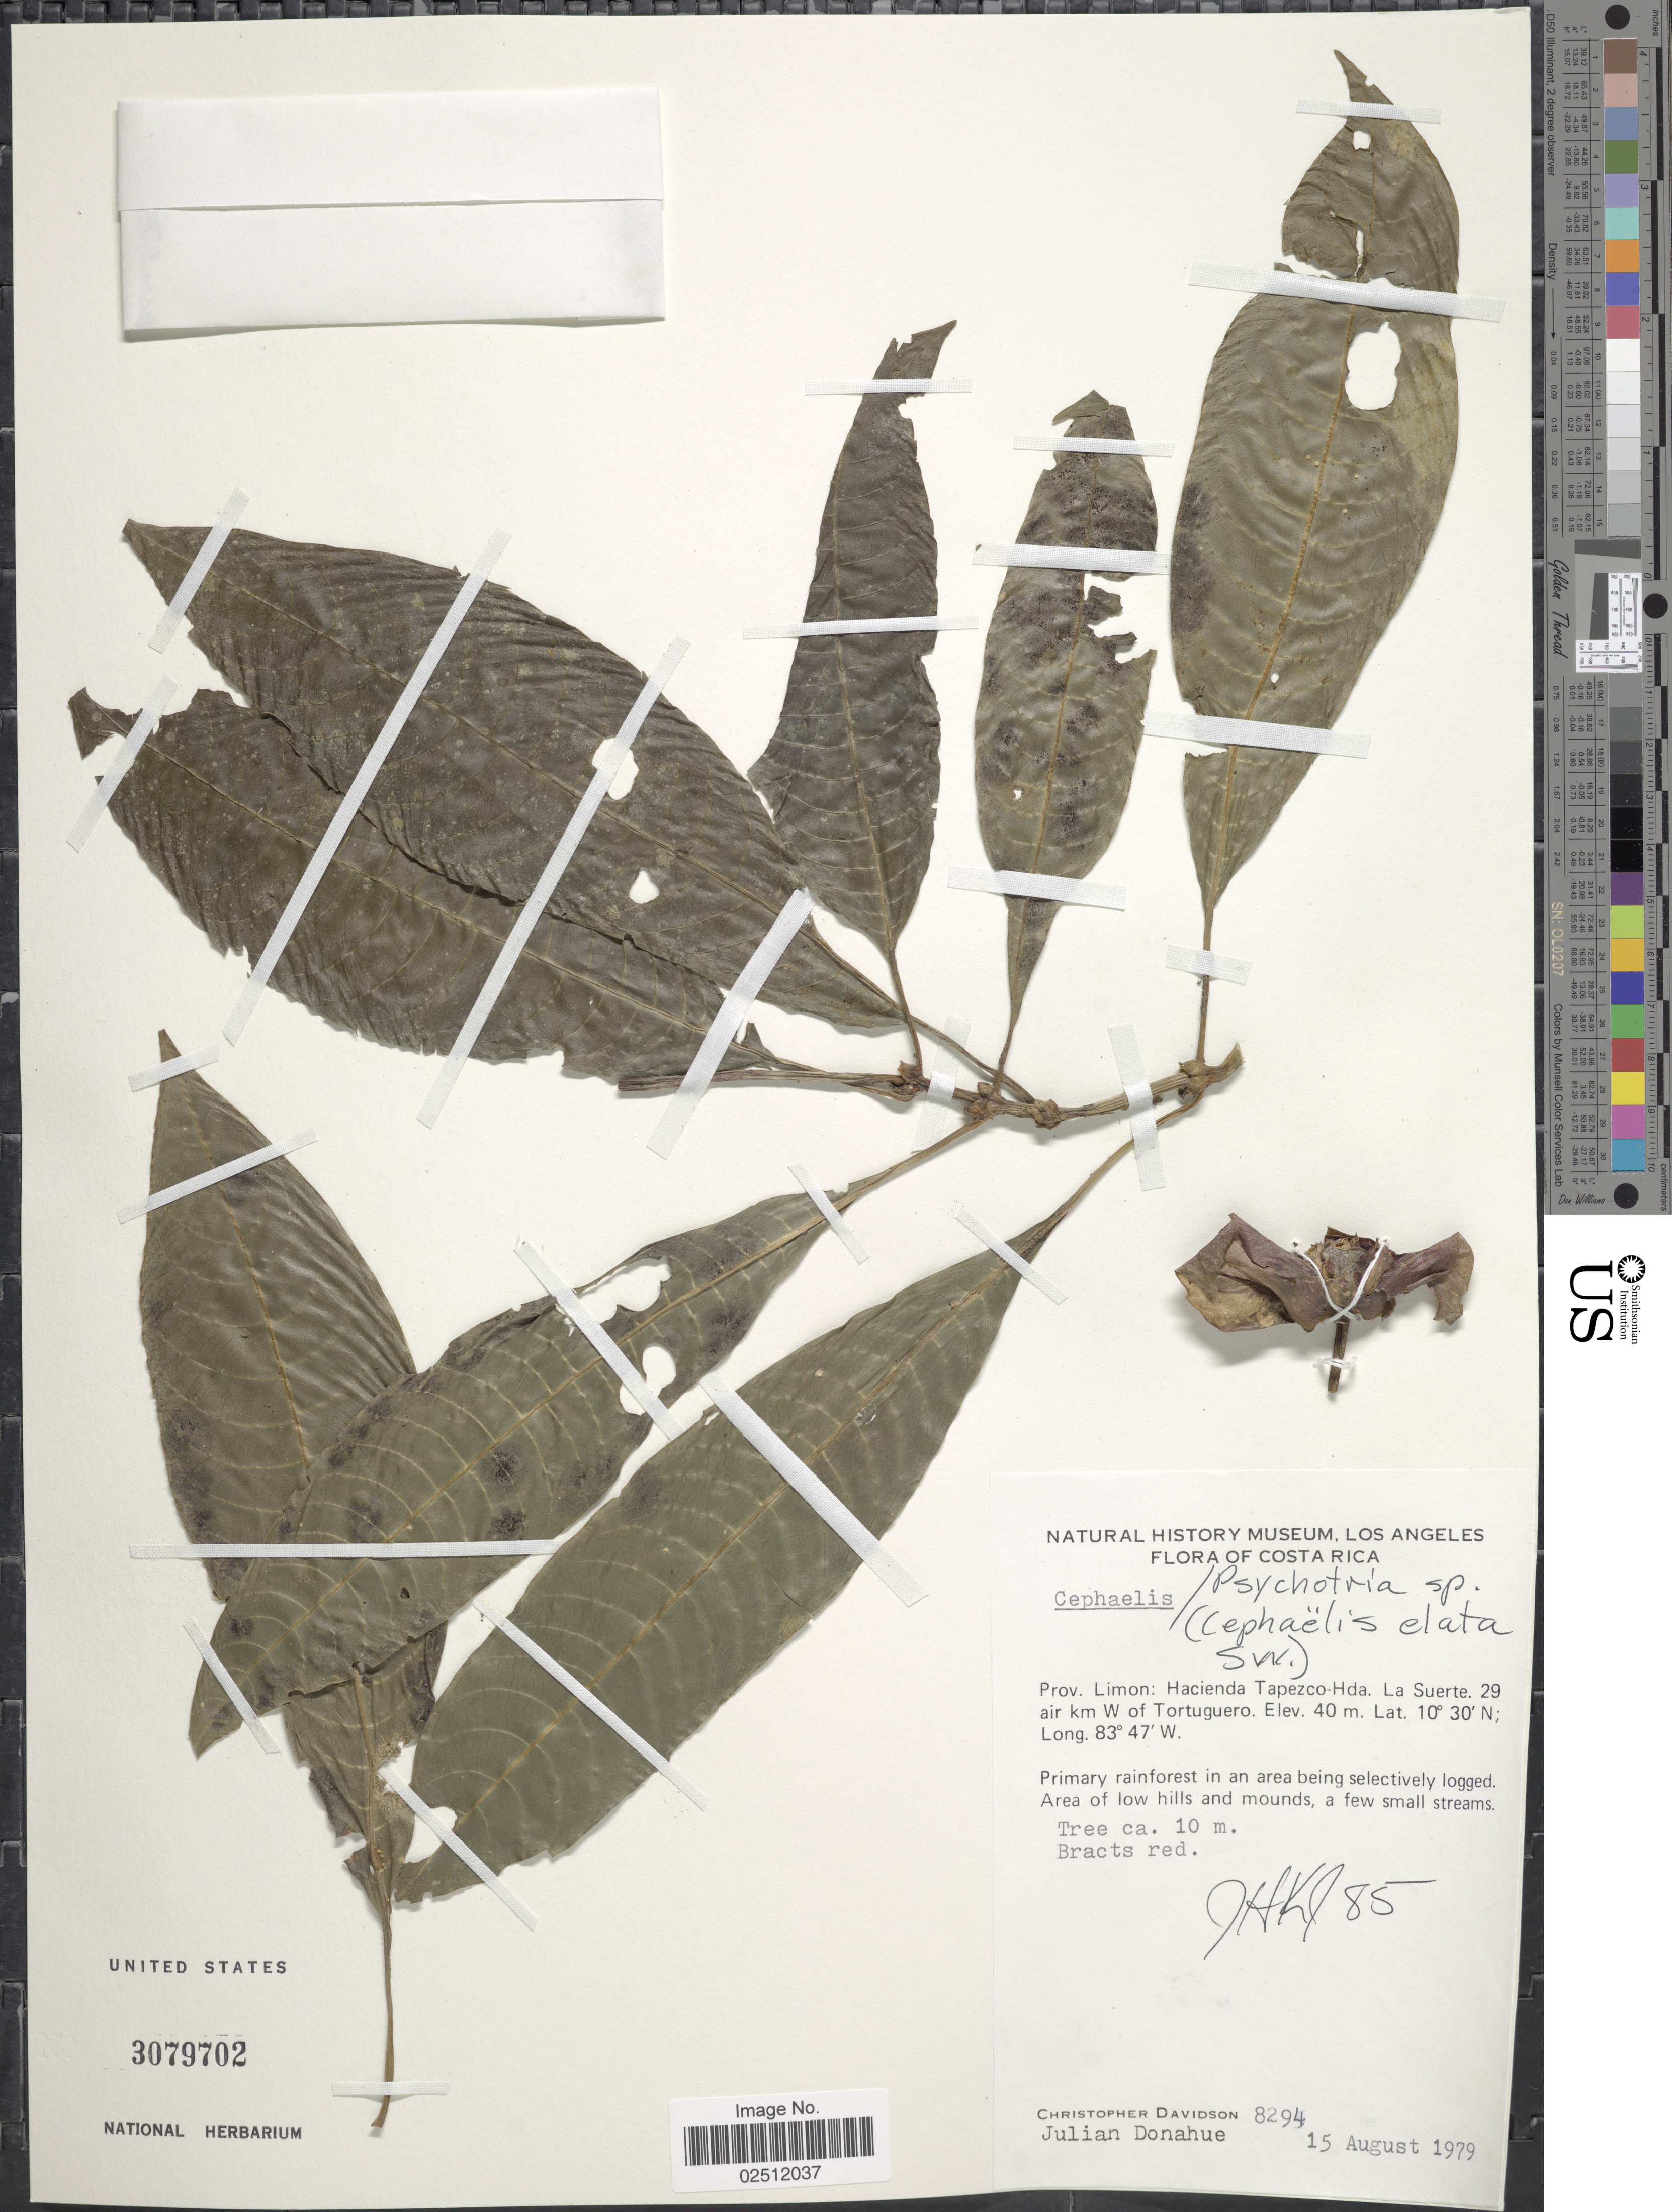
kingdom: Plantae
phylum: Tracheophyta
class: Magnoliopsida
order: Gentianales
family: Rubiaceae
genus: Psychotria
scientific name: Psychotria elata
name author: (Sw.) Hammel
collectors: C. Davidson & J. Donahue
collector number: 8294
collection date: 1979-08-15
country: Costa Rica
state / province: Limón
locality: Hacienda Tapezco-Hda. la Suerte. 29 air km W of Tortuguero. primary rainforest in an area being selectively logged. Area of low hills and mounds, a few small streams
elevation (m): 40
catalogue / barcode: US 3079702